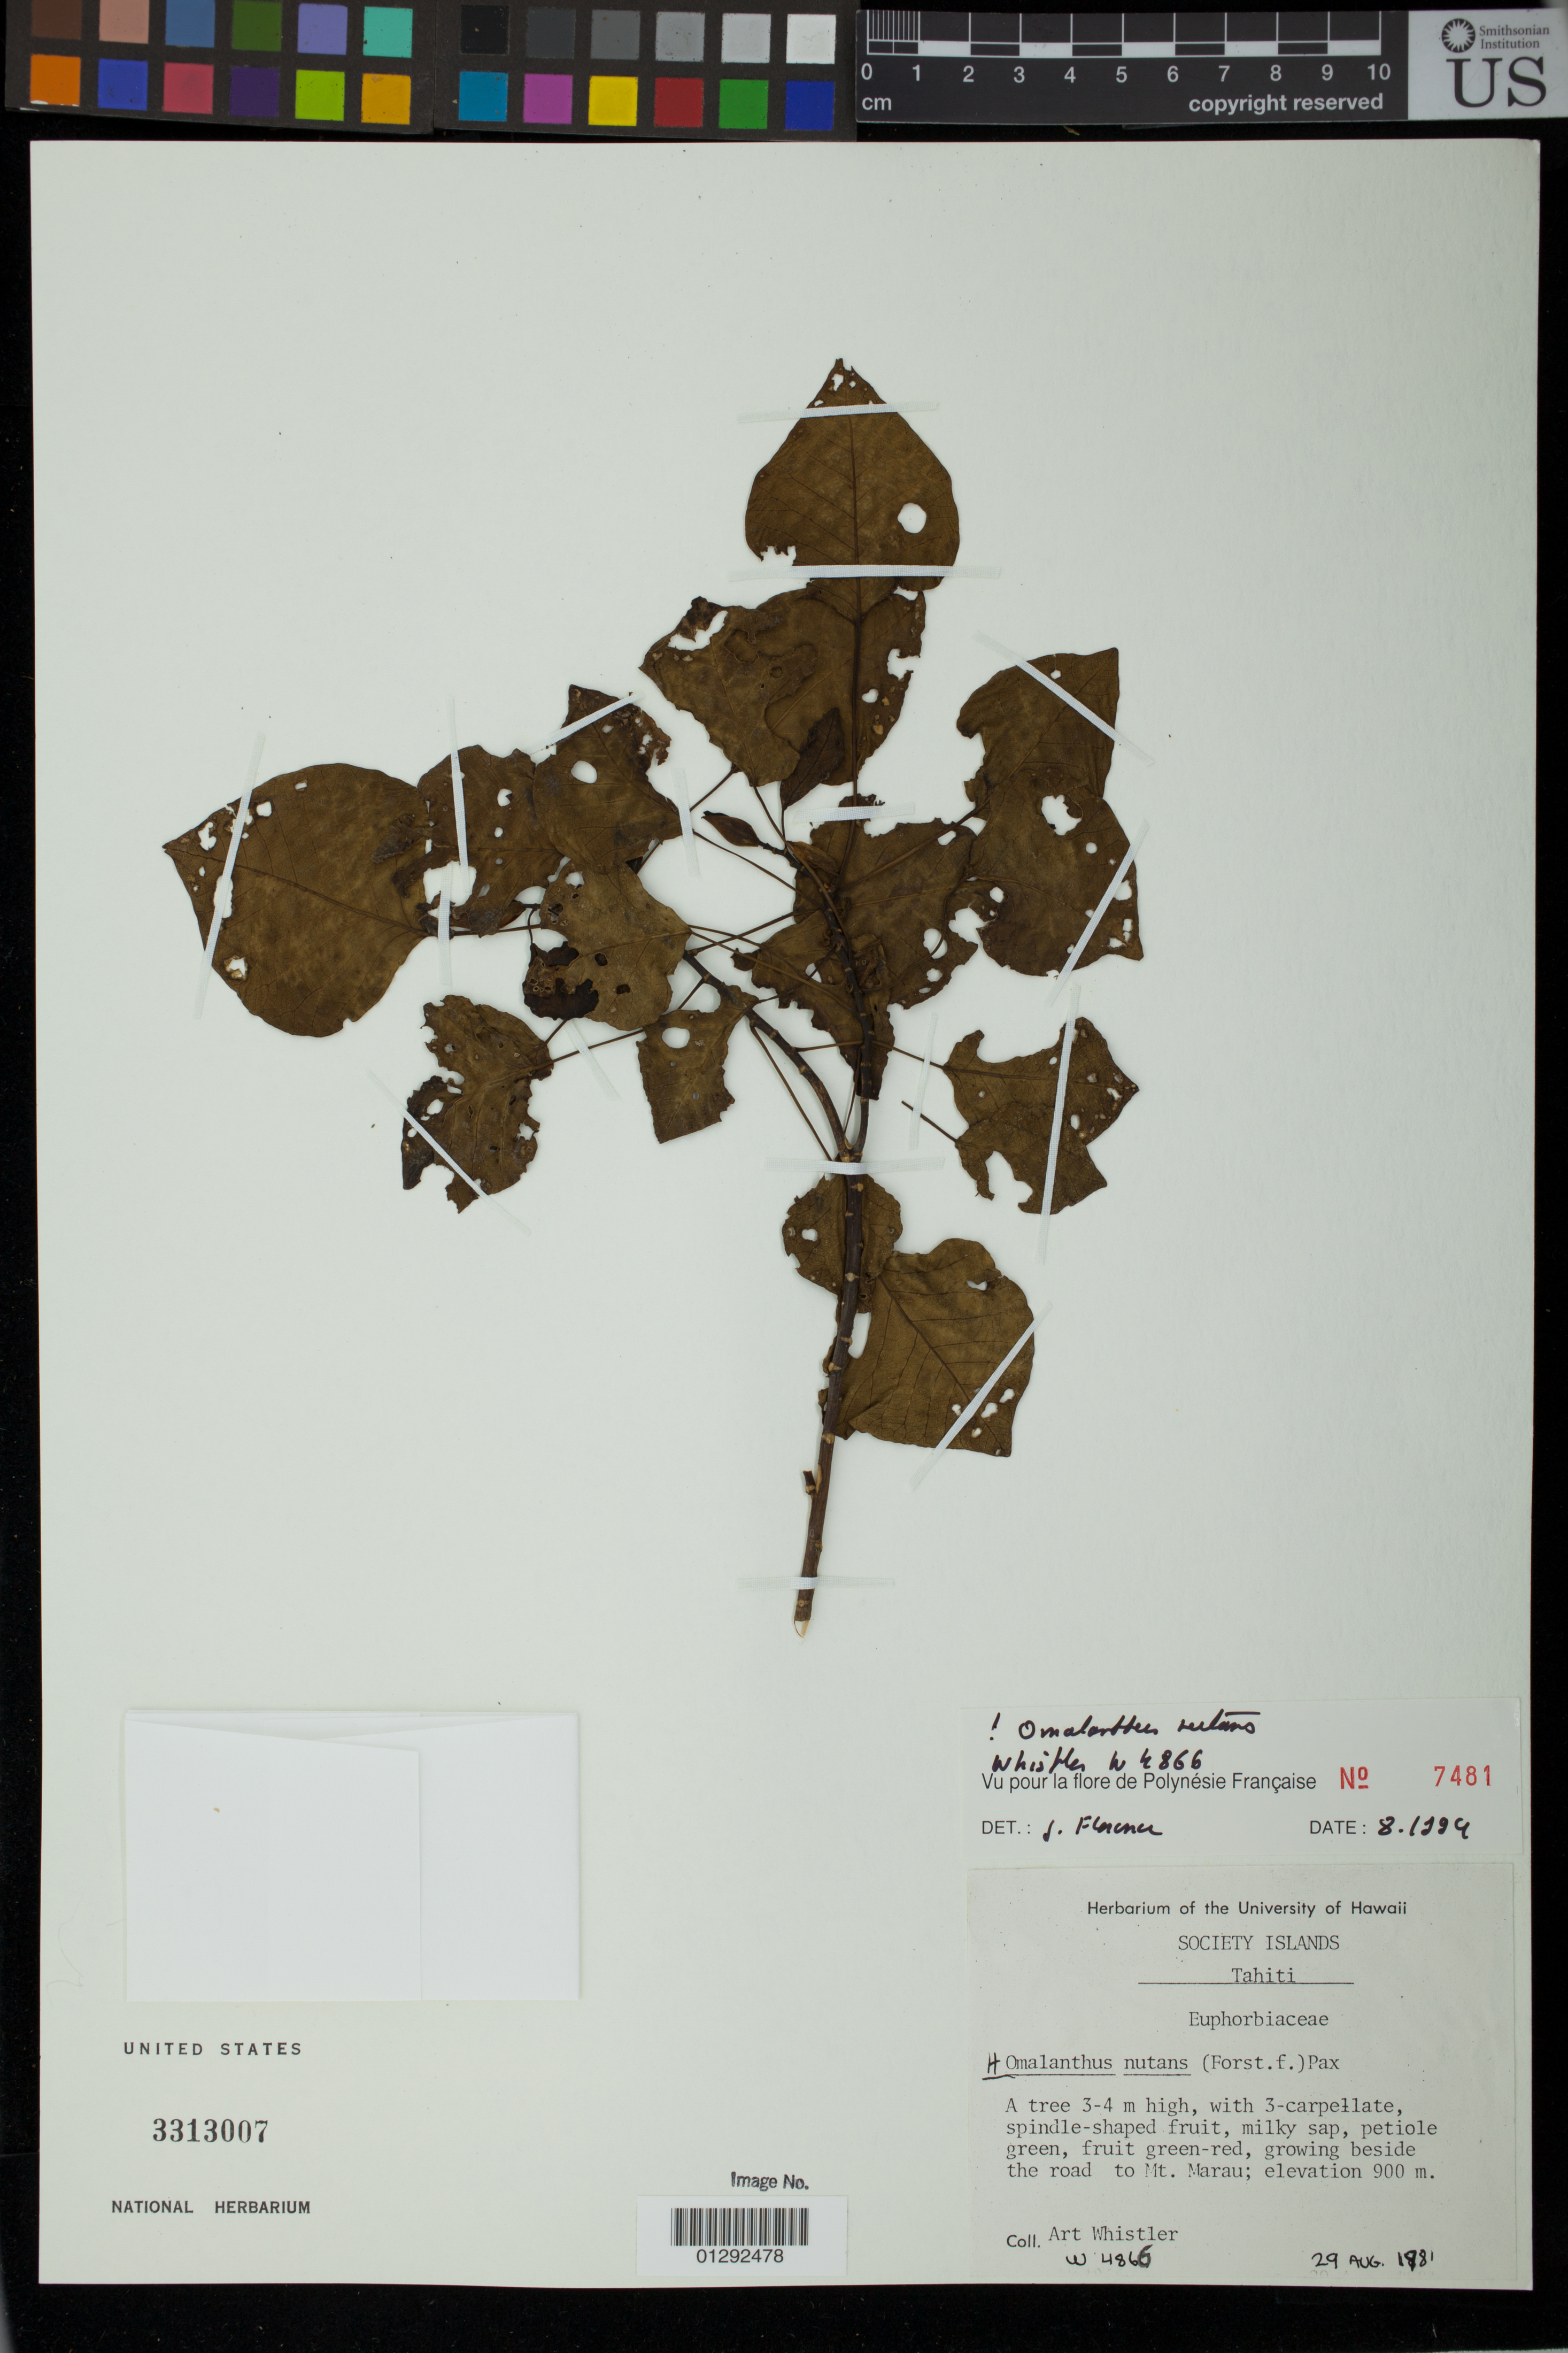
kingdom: Plantae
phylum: Tracheophyta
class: Magnoliopsida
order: Malpighiales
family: Euphorbiaceae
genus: Homalanthus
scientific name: Homalanthus nutans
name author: (G. Forst.) Guill.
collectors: A. Whistler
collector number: W 4866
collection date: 1981-08-29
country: French Polynesia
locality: Society Islands, Tahiti, Beside the road to Mt. Marau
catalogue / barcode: US 3313007